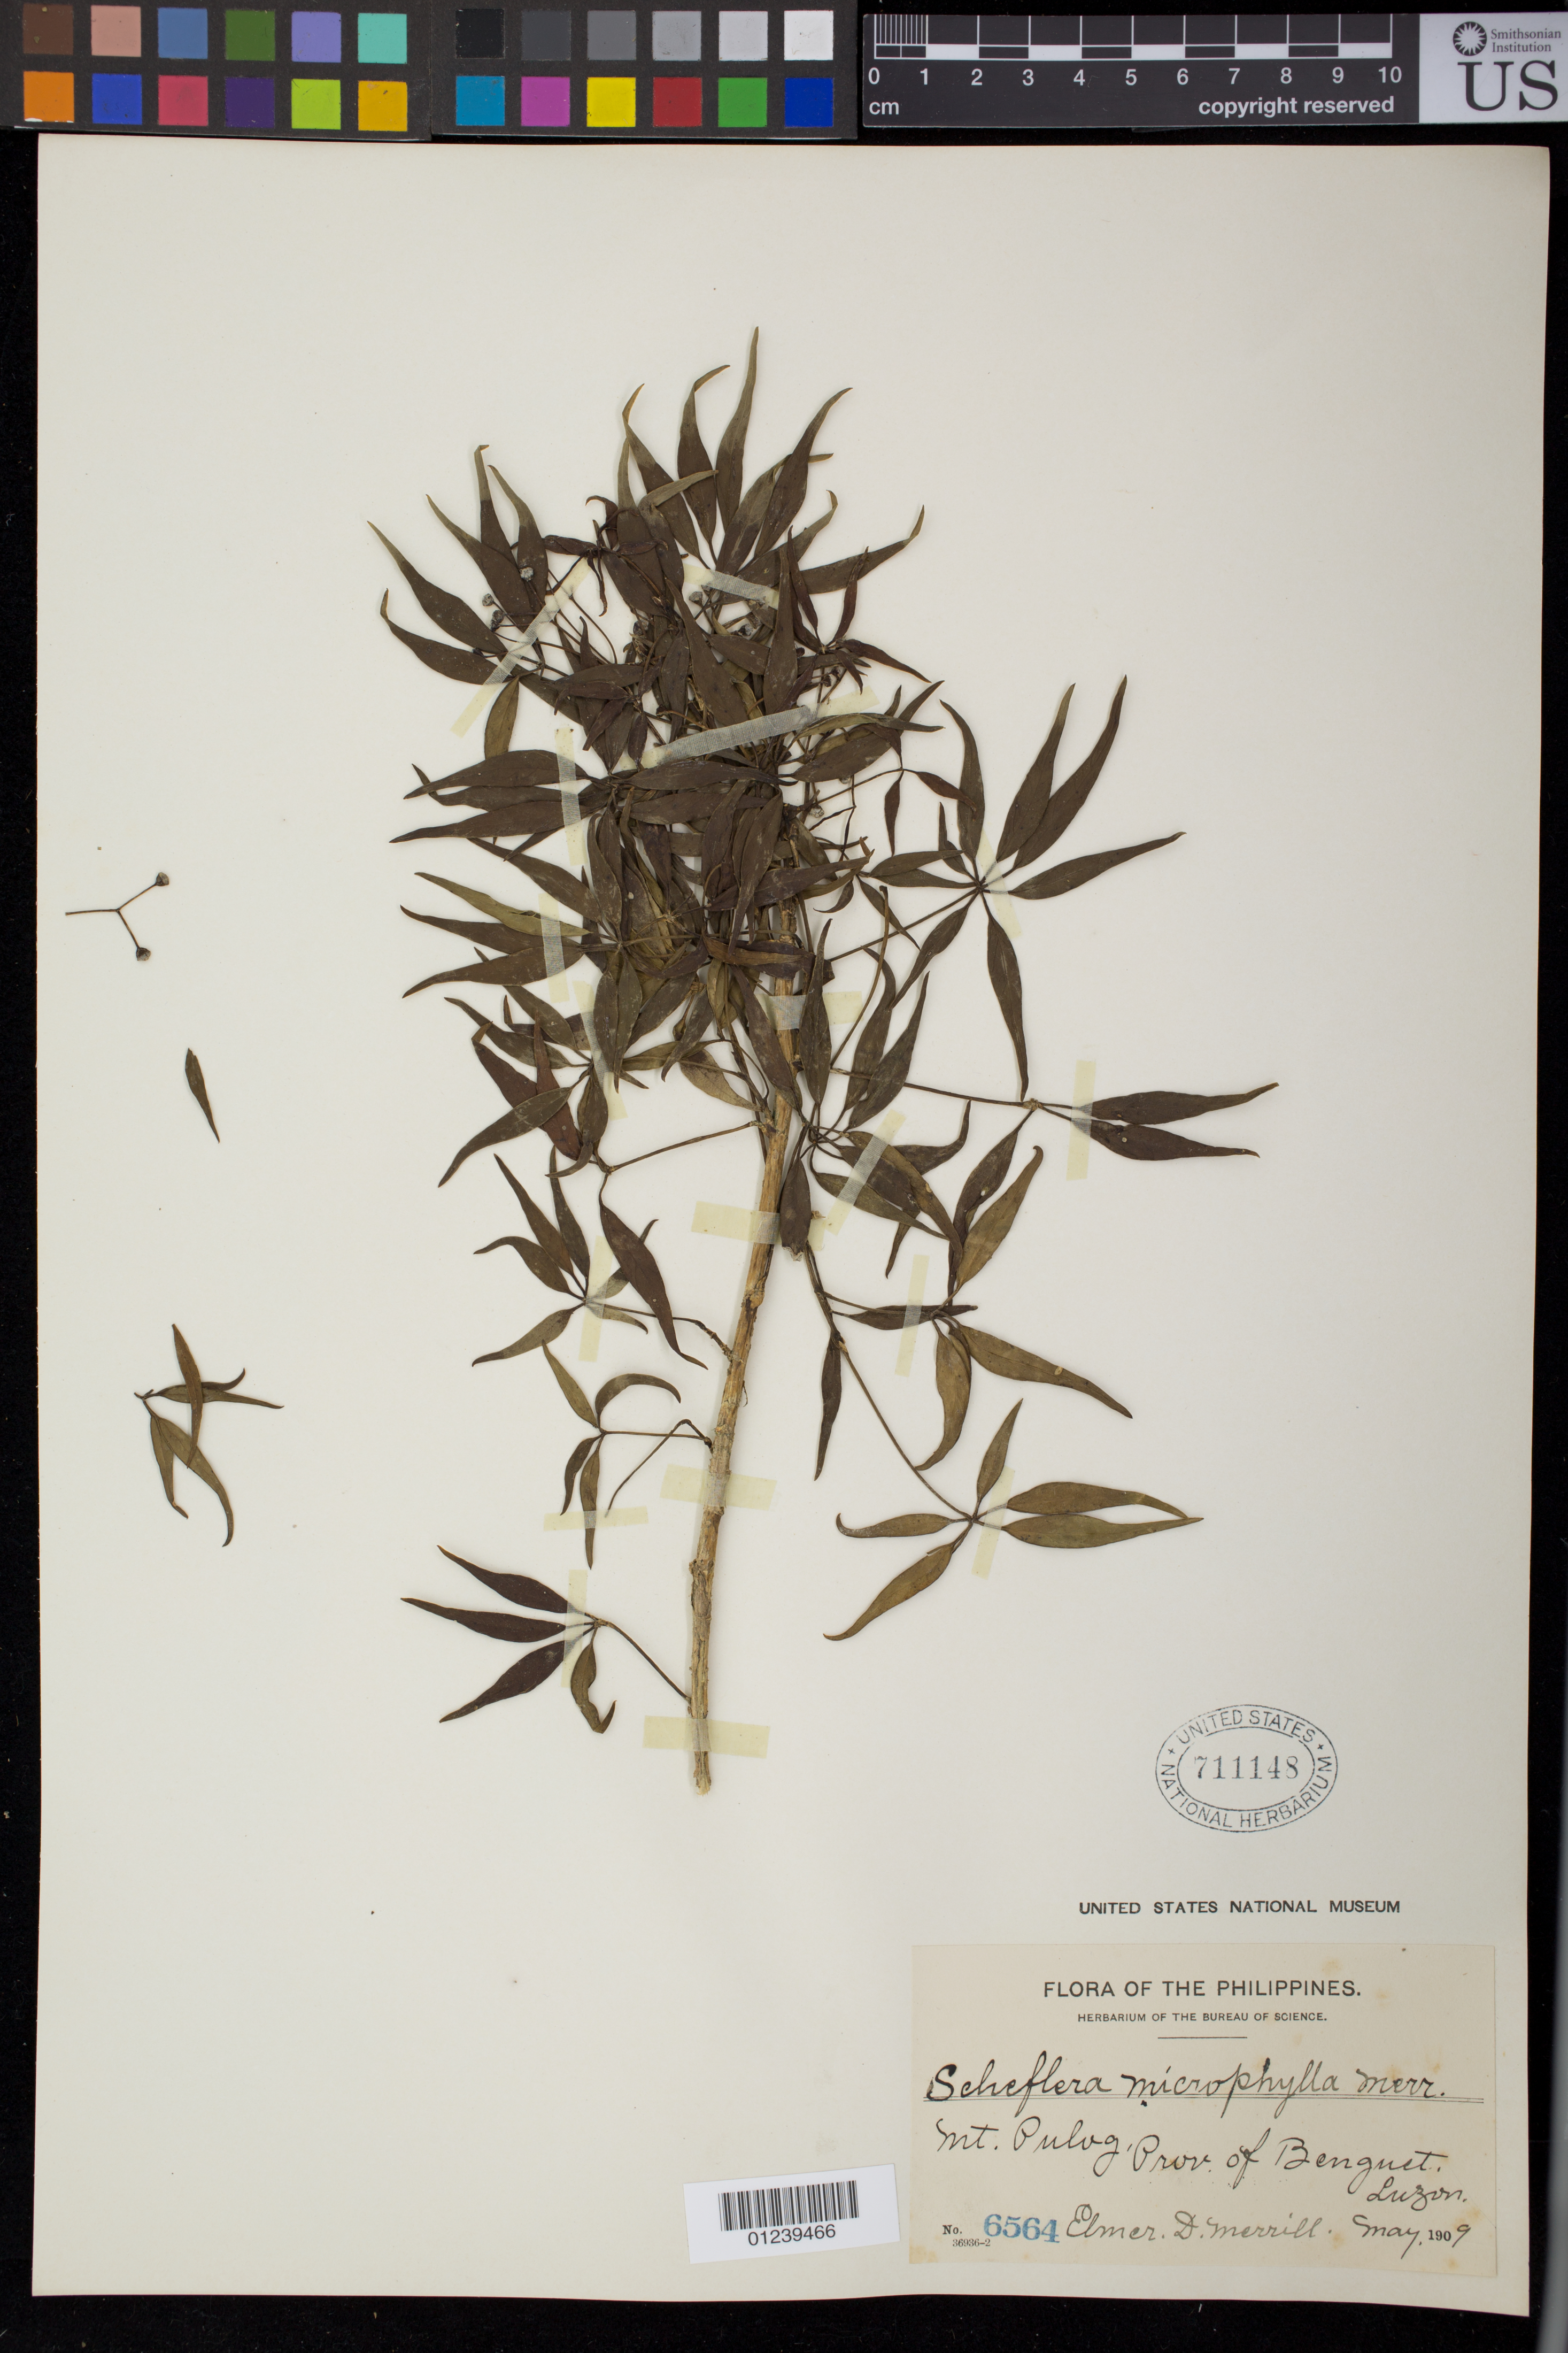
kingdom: Plantae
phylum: Tracheophyta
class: Magnoliopsida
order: Apiales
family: Araliaceae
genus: Schefflera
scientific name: Schefflera microphylla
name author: Merr.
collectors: E. D. Merrill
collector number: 6564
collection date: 1909-05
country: Philippines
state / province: Cordillera (Administrative Region)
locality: Mt. Pulog, Prov. of Benguet, Luzon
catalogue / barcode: US 711148